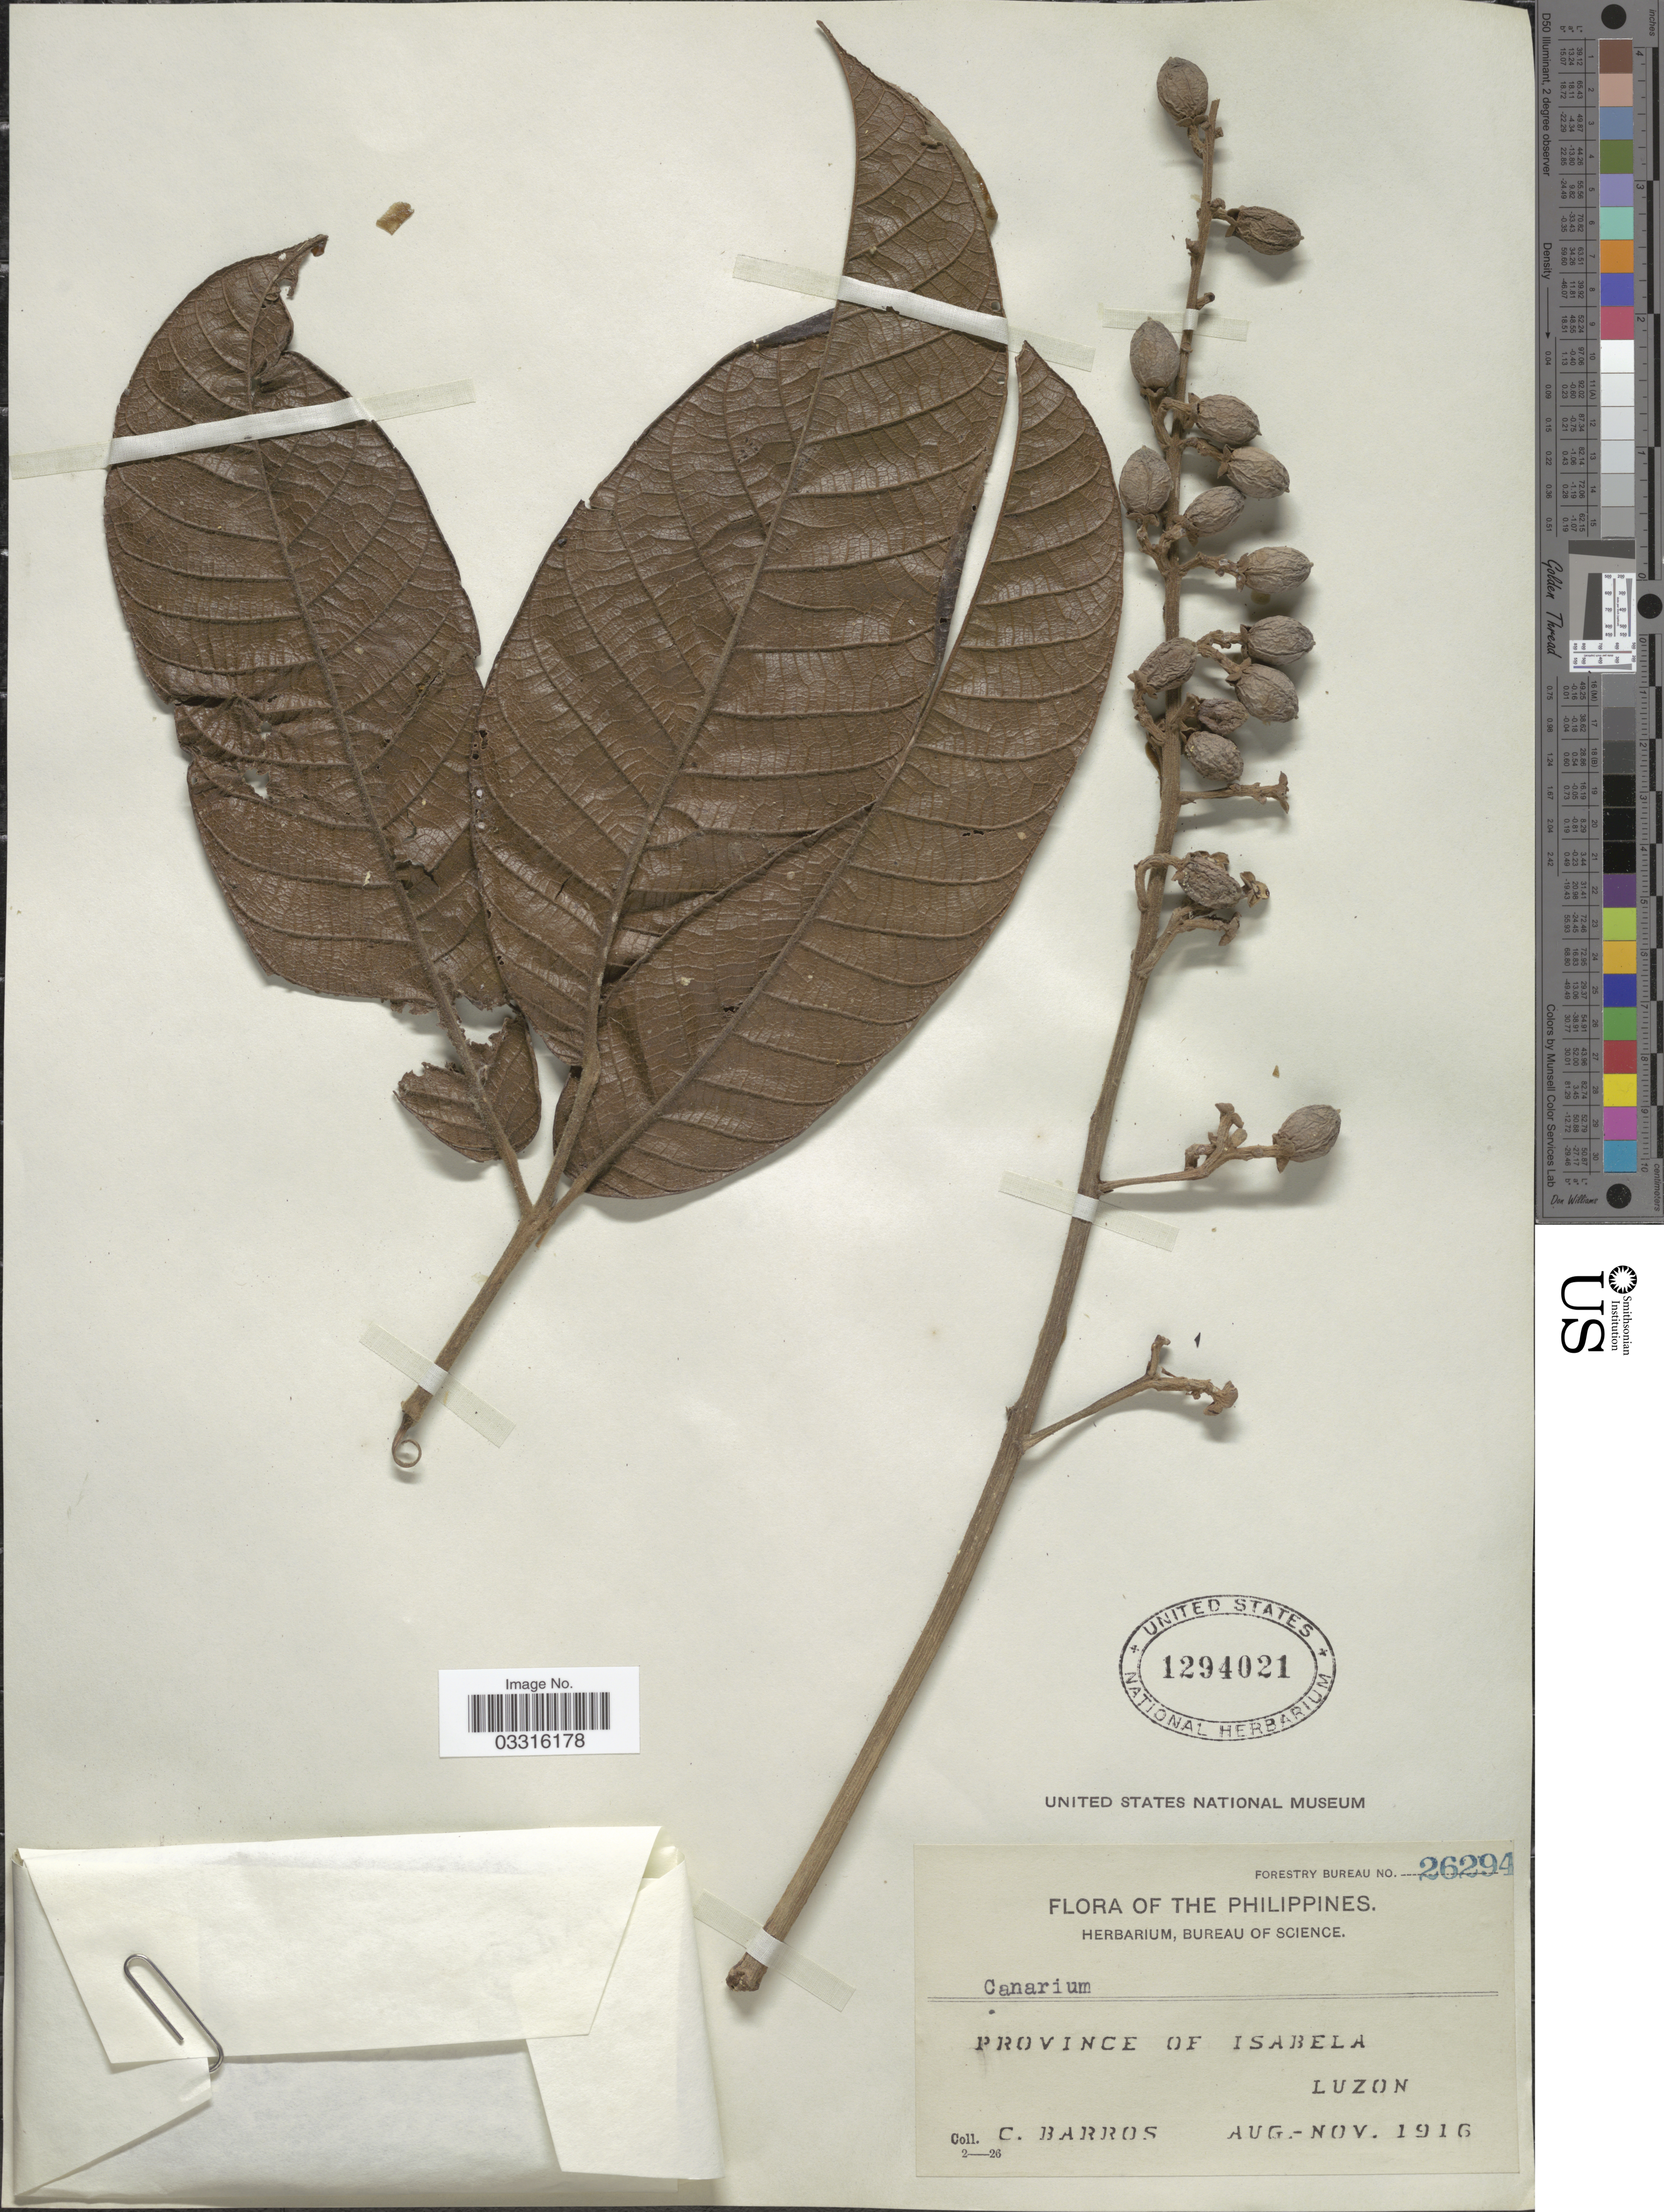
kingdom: Plantae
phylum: Tracheophyta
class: Magnoliopsida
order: Sapindales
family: Burseraceae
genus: Canarium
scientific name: Canarium sp.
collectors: C. Barros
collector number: Forestry Bureau 26294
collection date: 1916-08/1916-11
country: Philippines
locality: Province of Isabela, Luzon.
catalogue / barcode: US 1294021